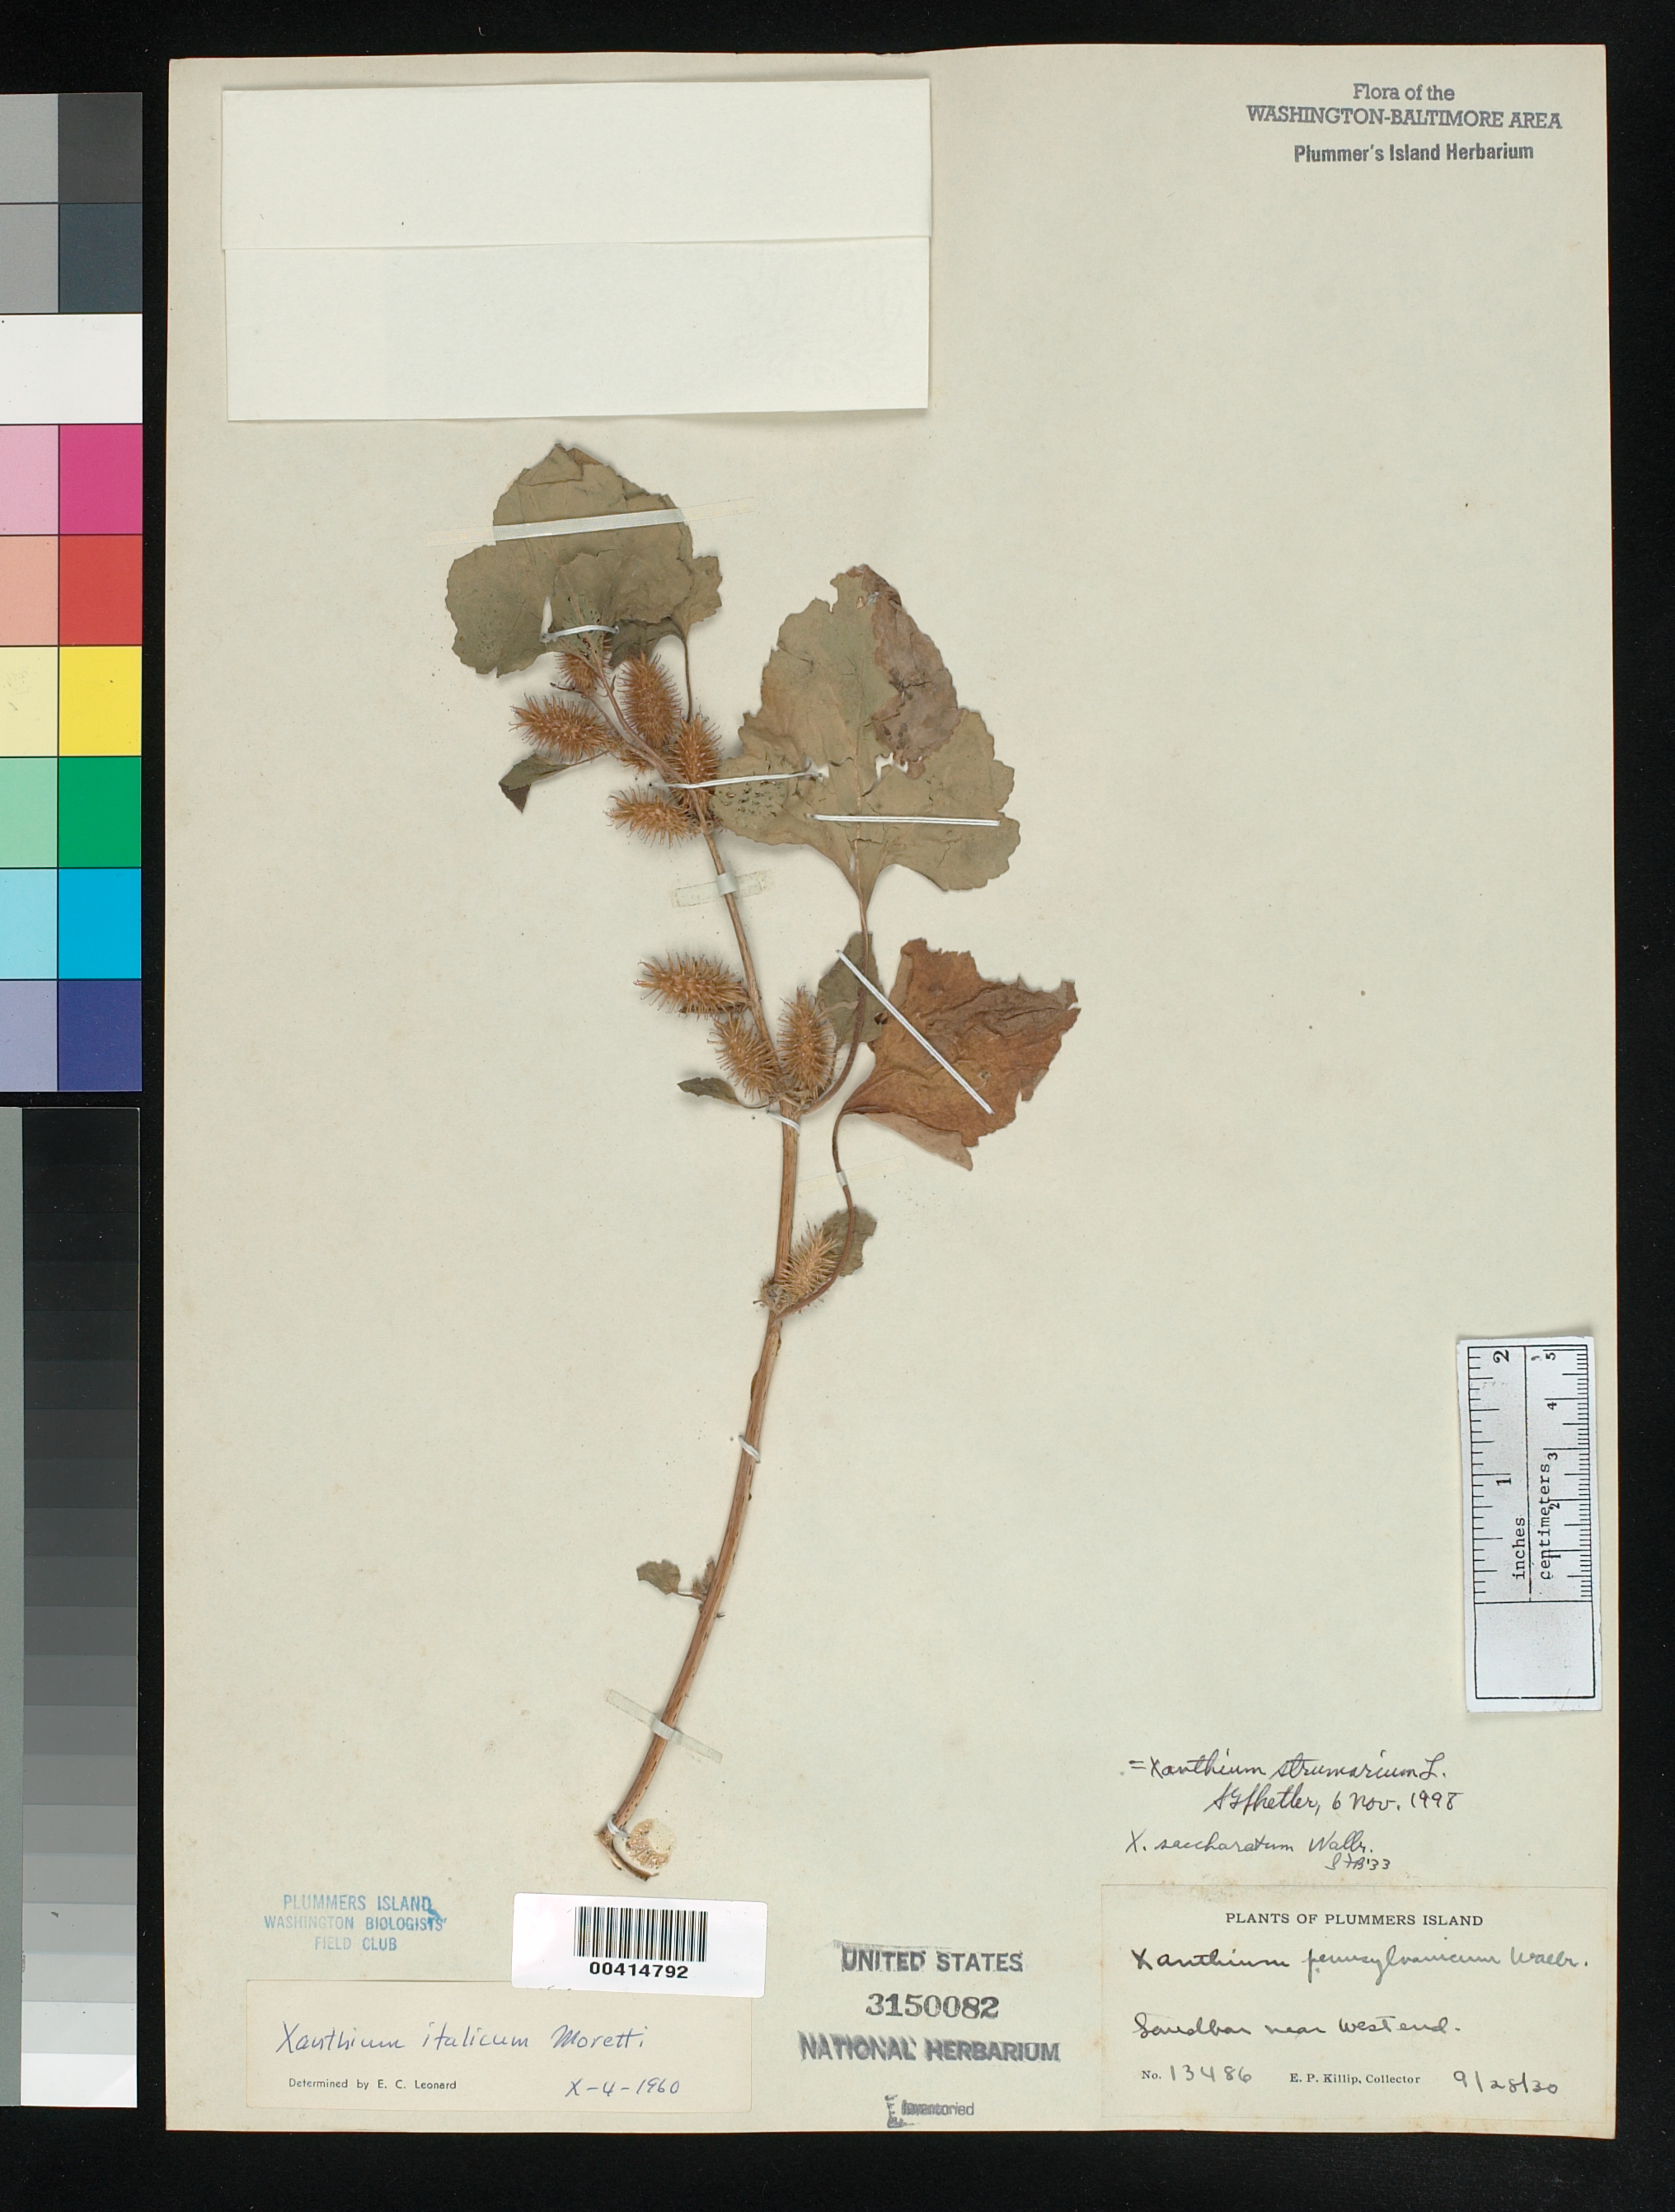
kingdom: Plantae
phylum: Tracheophyta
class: Magnoliopsida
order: Asterales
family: Asteraceae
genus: Xanthium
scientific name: Xanthium strumarium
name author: L.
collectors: E. P. Killip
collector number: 13486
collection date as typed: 28 Sep 1930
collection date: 1930-09-28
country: United States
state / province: Maryland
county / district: Montgomery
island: Plummers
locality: Plummer's Island; sandbar near west end Plummers Island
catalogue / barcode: US 3150082